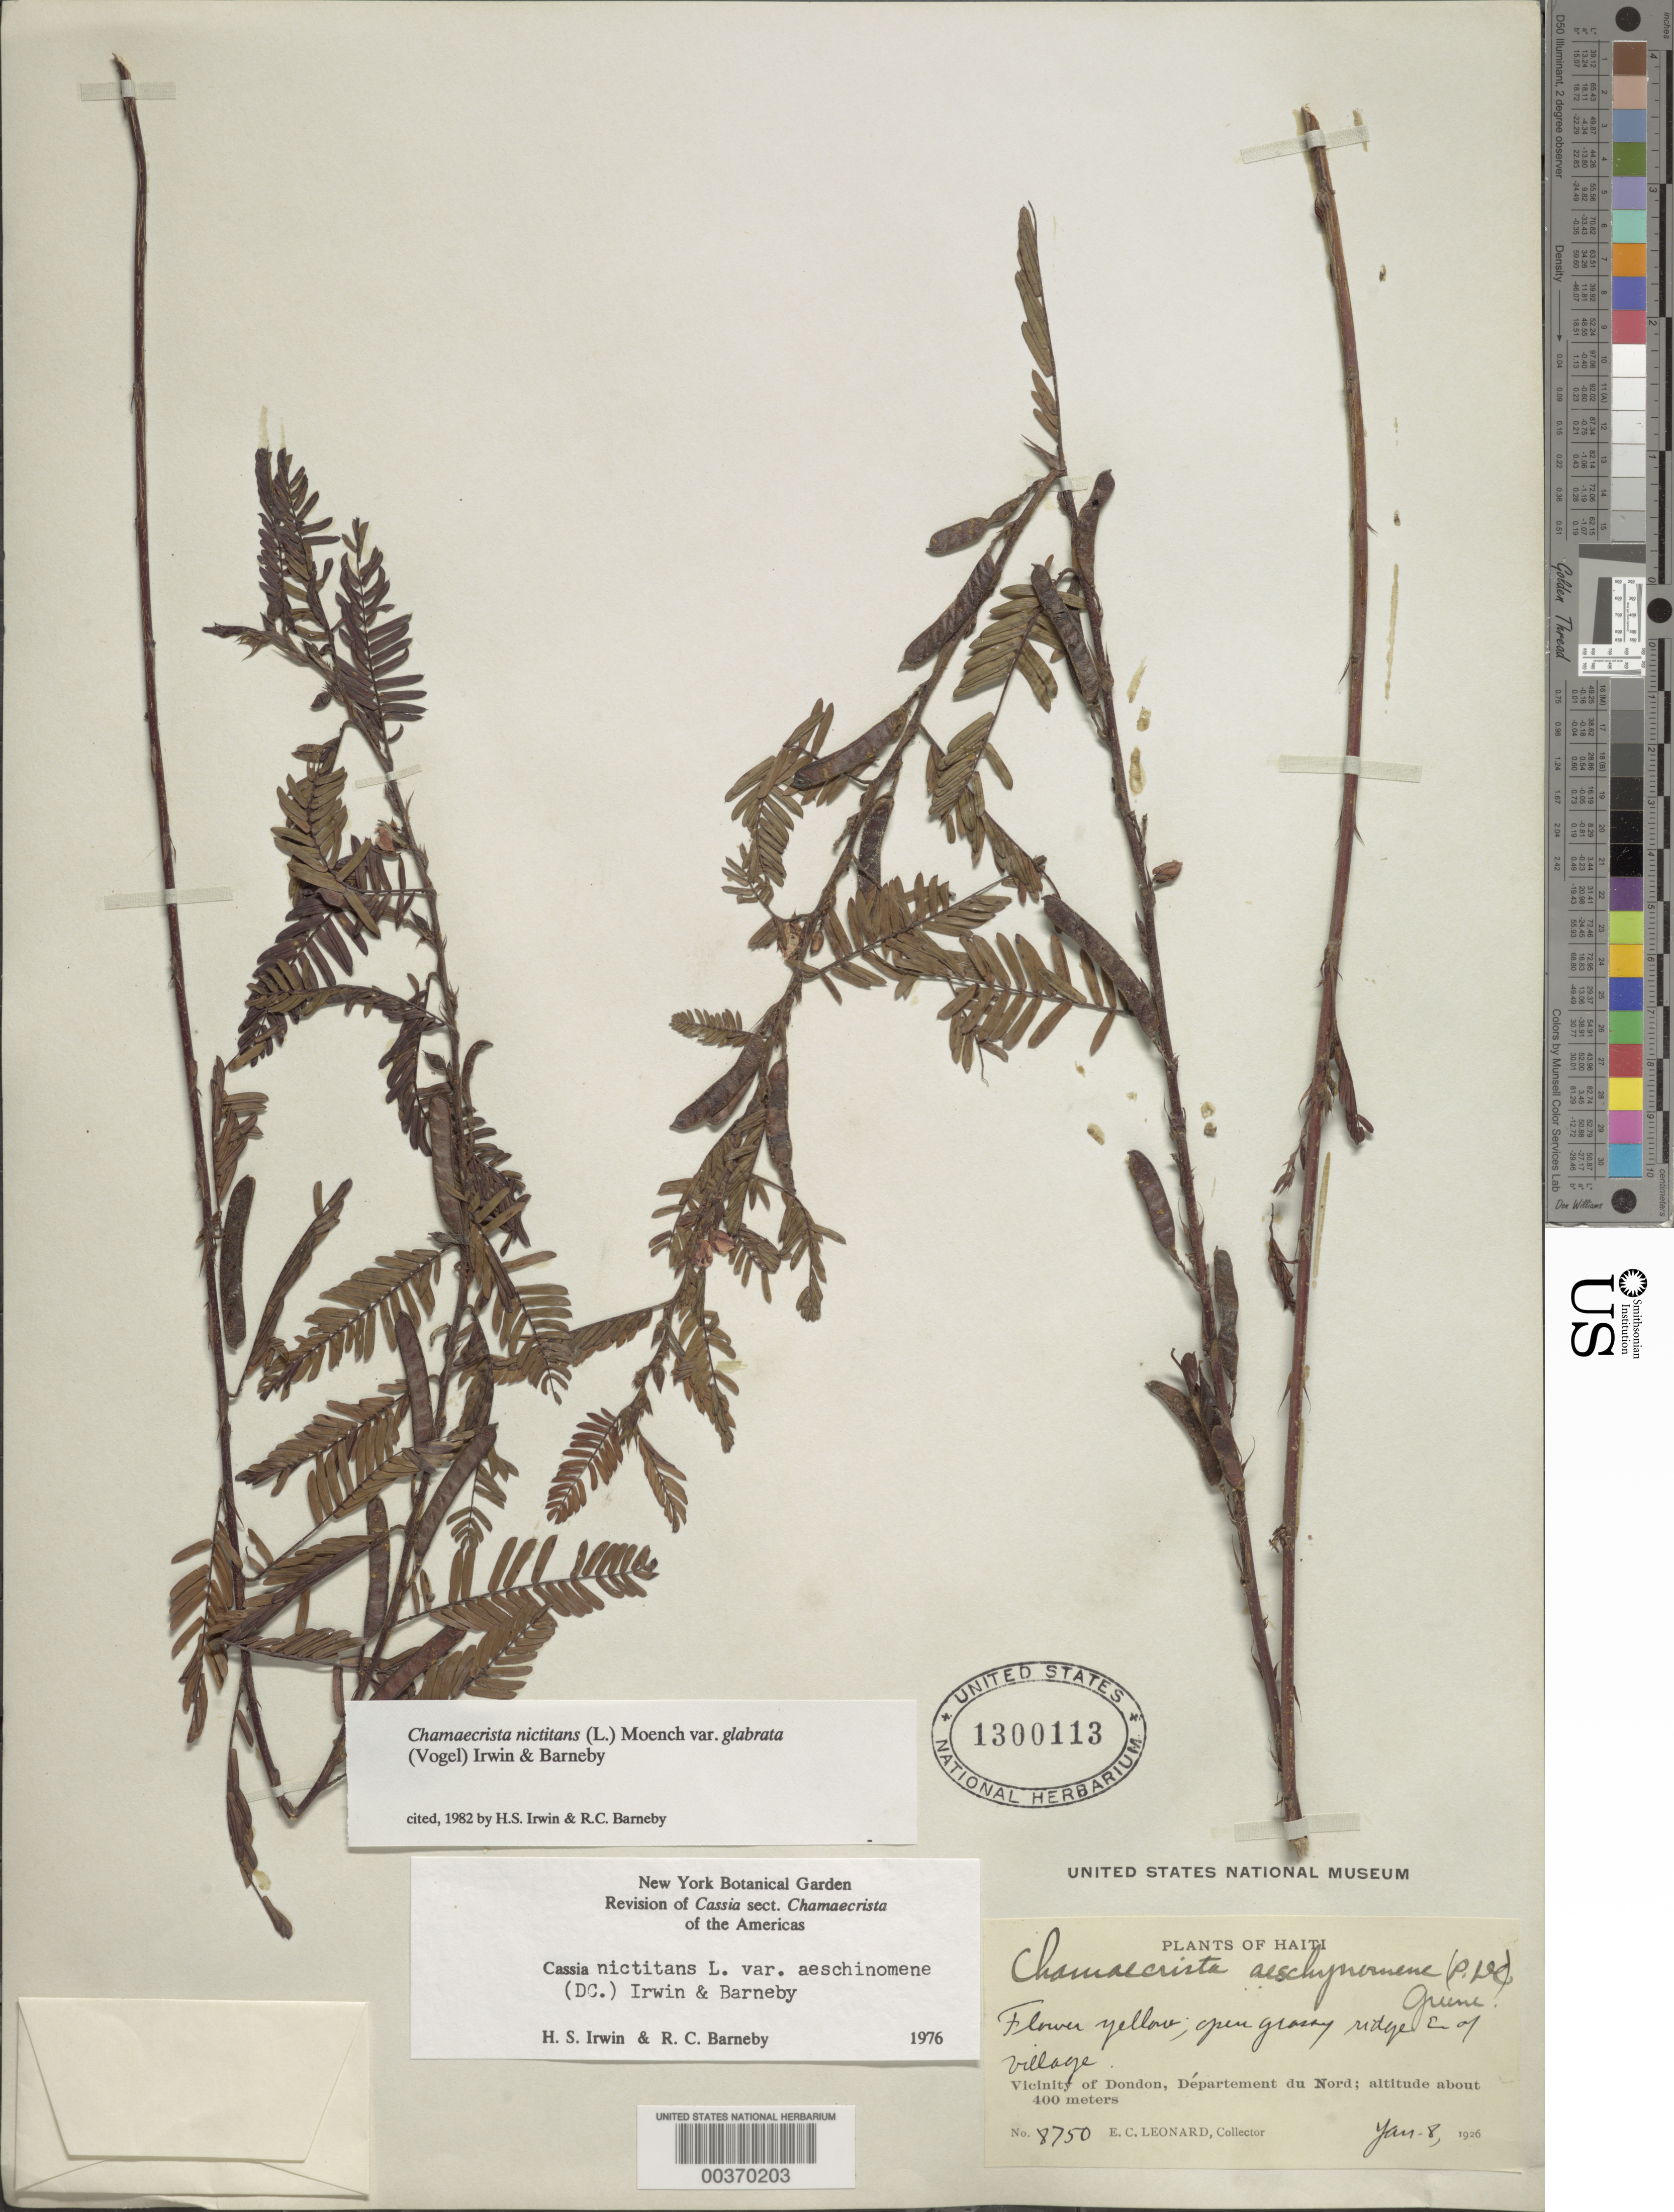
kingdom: Plantae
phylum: Tracheophyta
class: Magnoliopsida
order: Fabales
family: Fabaceae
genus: Chamaecrista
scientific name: Chamaecrista nictitans var. glabrata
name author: (Vogel) H.S. Irwin & Barneby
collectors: E. C. Leonard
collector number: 8750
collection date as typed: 08 Jan 1926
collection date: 1926-01-08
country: Haiti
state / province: Nord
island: Hispaniola Island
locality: Ridge e of village; Vicinity of Dondon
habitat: Open grassy ridge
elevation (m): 400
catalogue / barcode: US 1300113